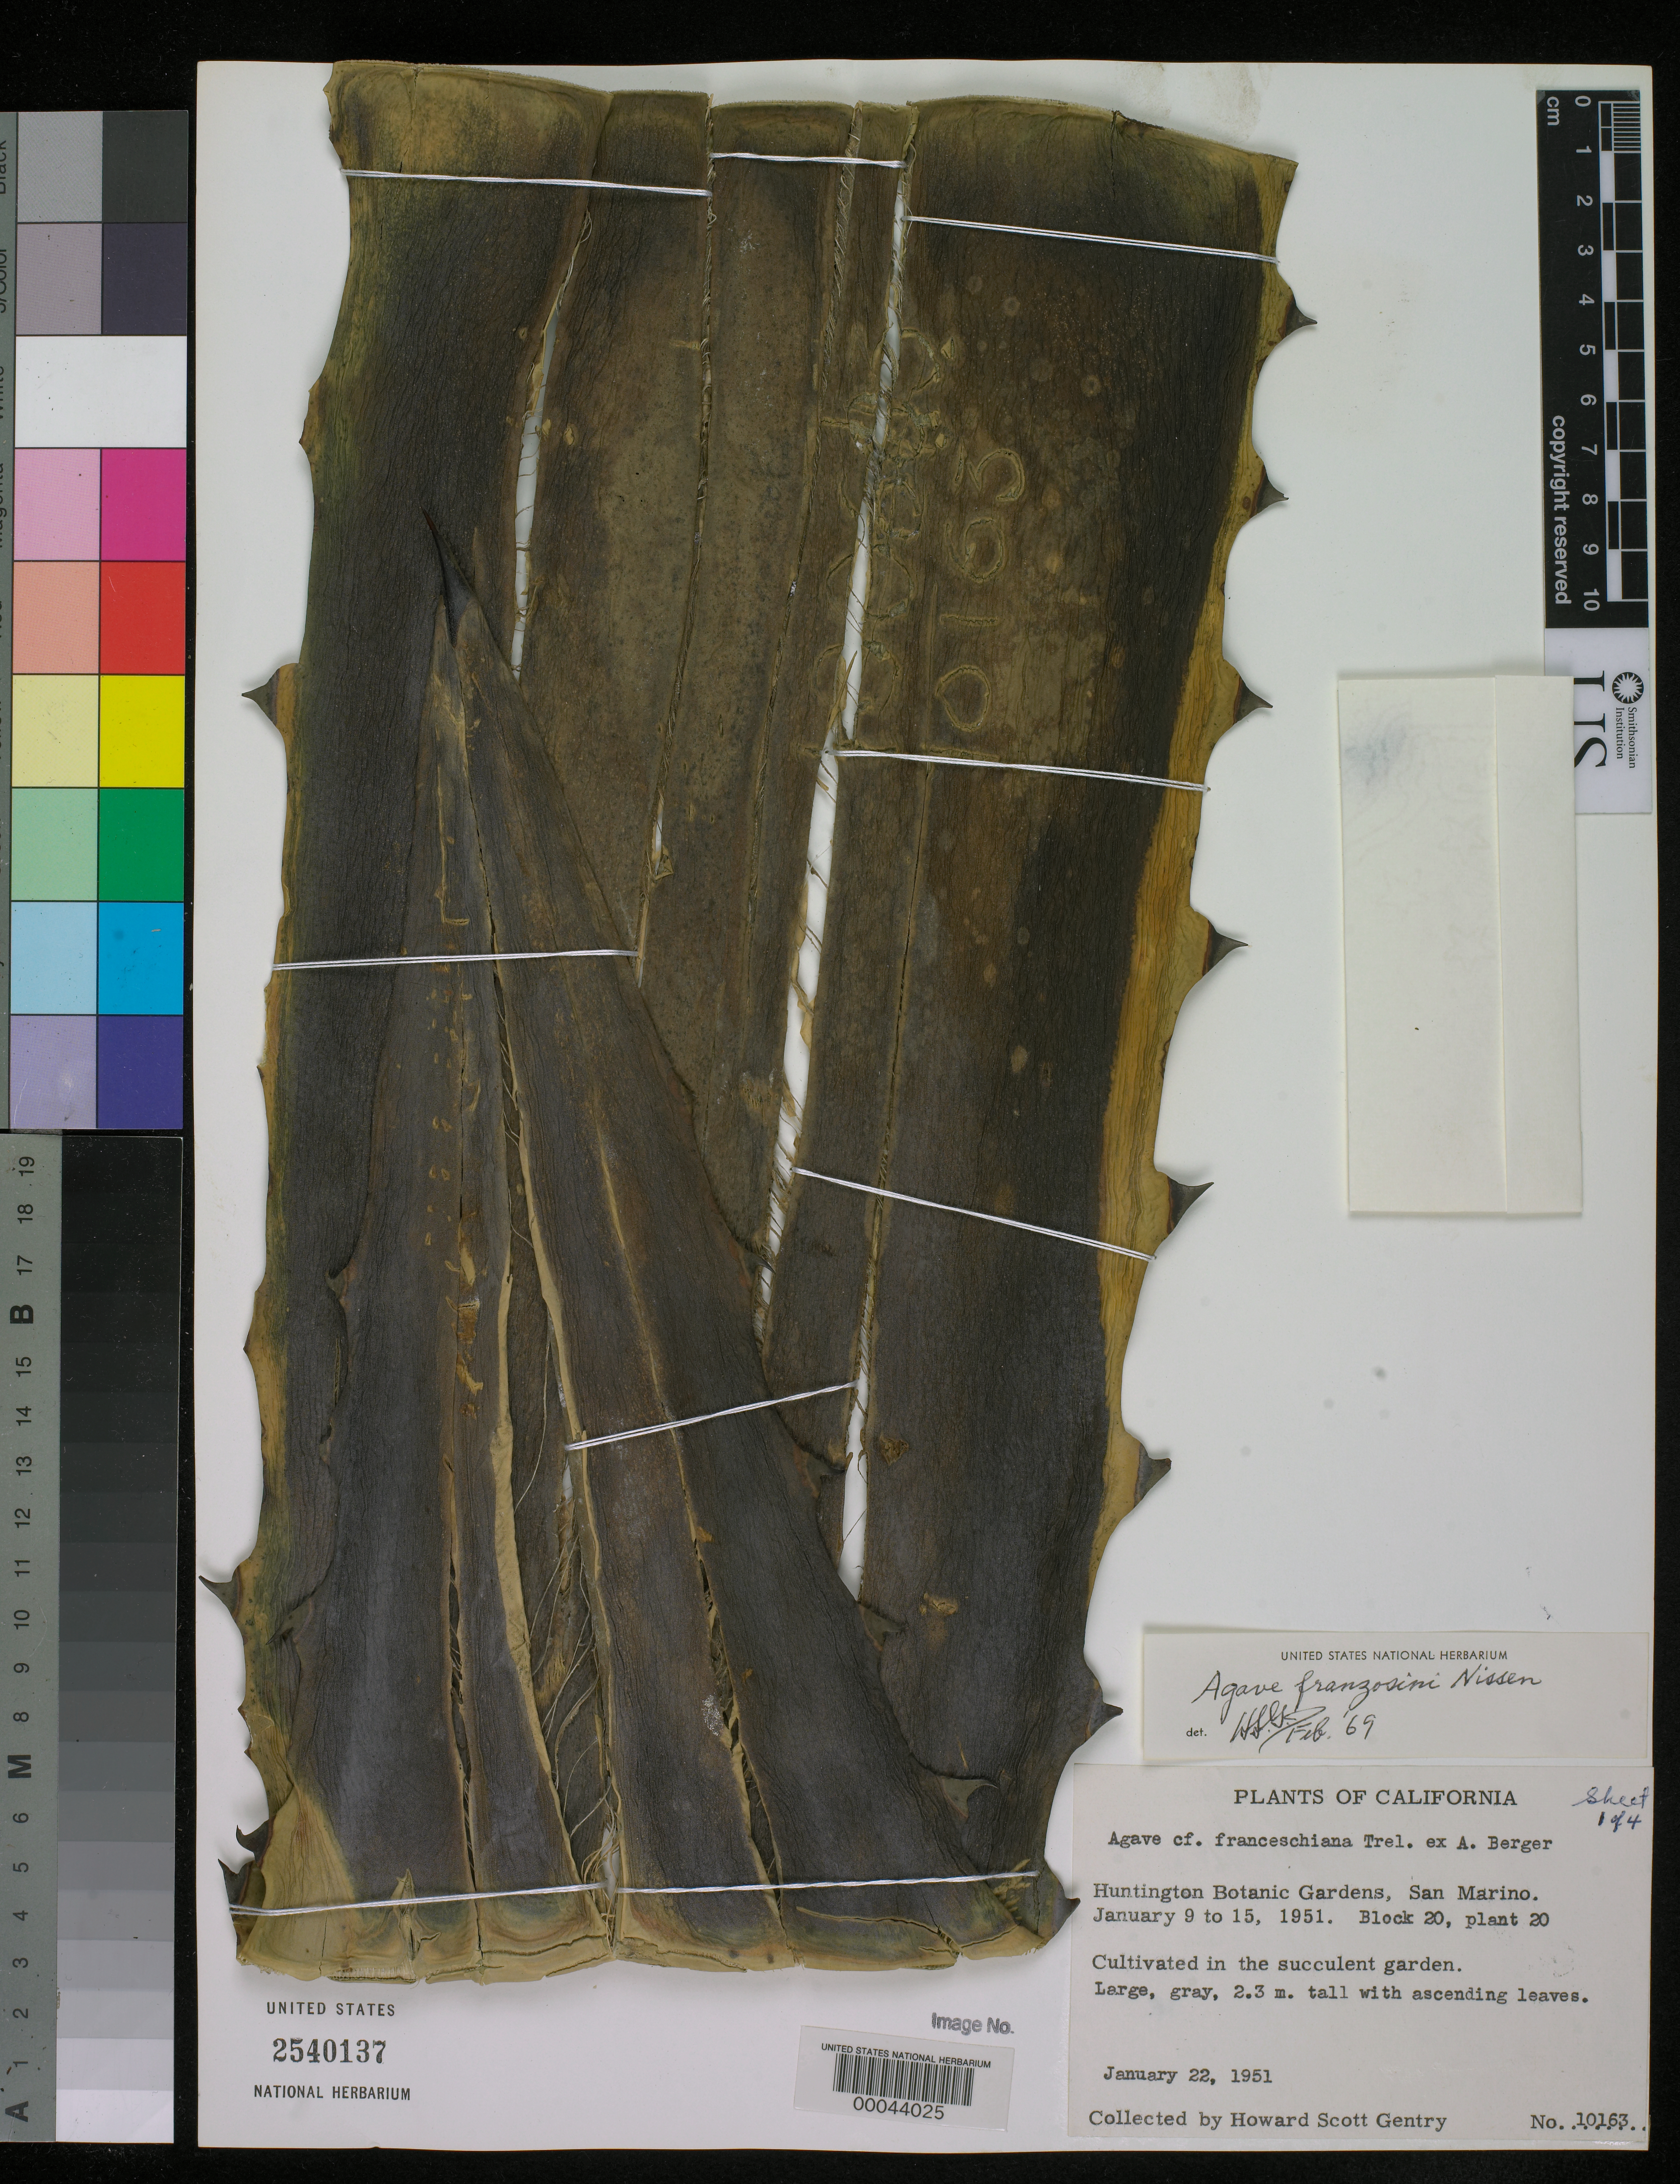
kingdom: Plantae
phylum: Tracheophyta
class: Liliopsida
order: Asparagales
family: Asparagaceae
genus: Agave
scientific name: Agave franzosini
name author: P. Sewell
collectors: H. S. Gentry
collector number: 10163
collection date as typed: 22 Jan 1951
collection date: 1951-01-22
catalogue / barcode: US 2540137